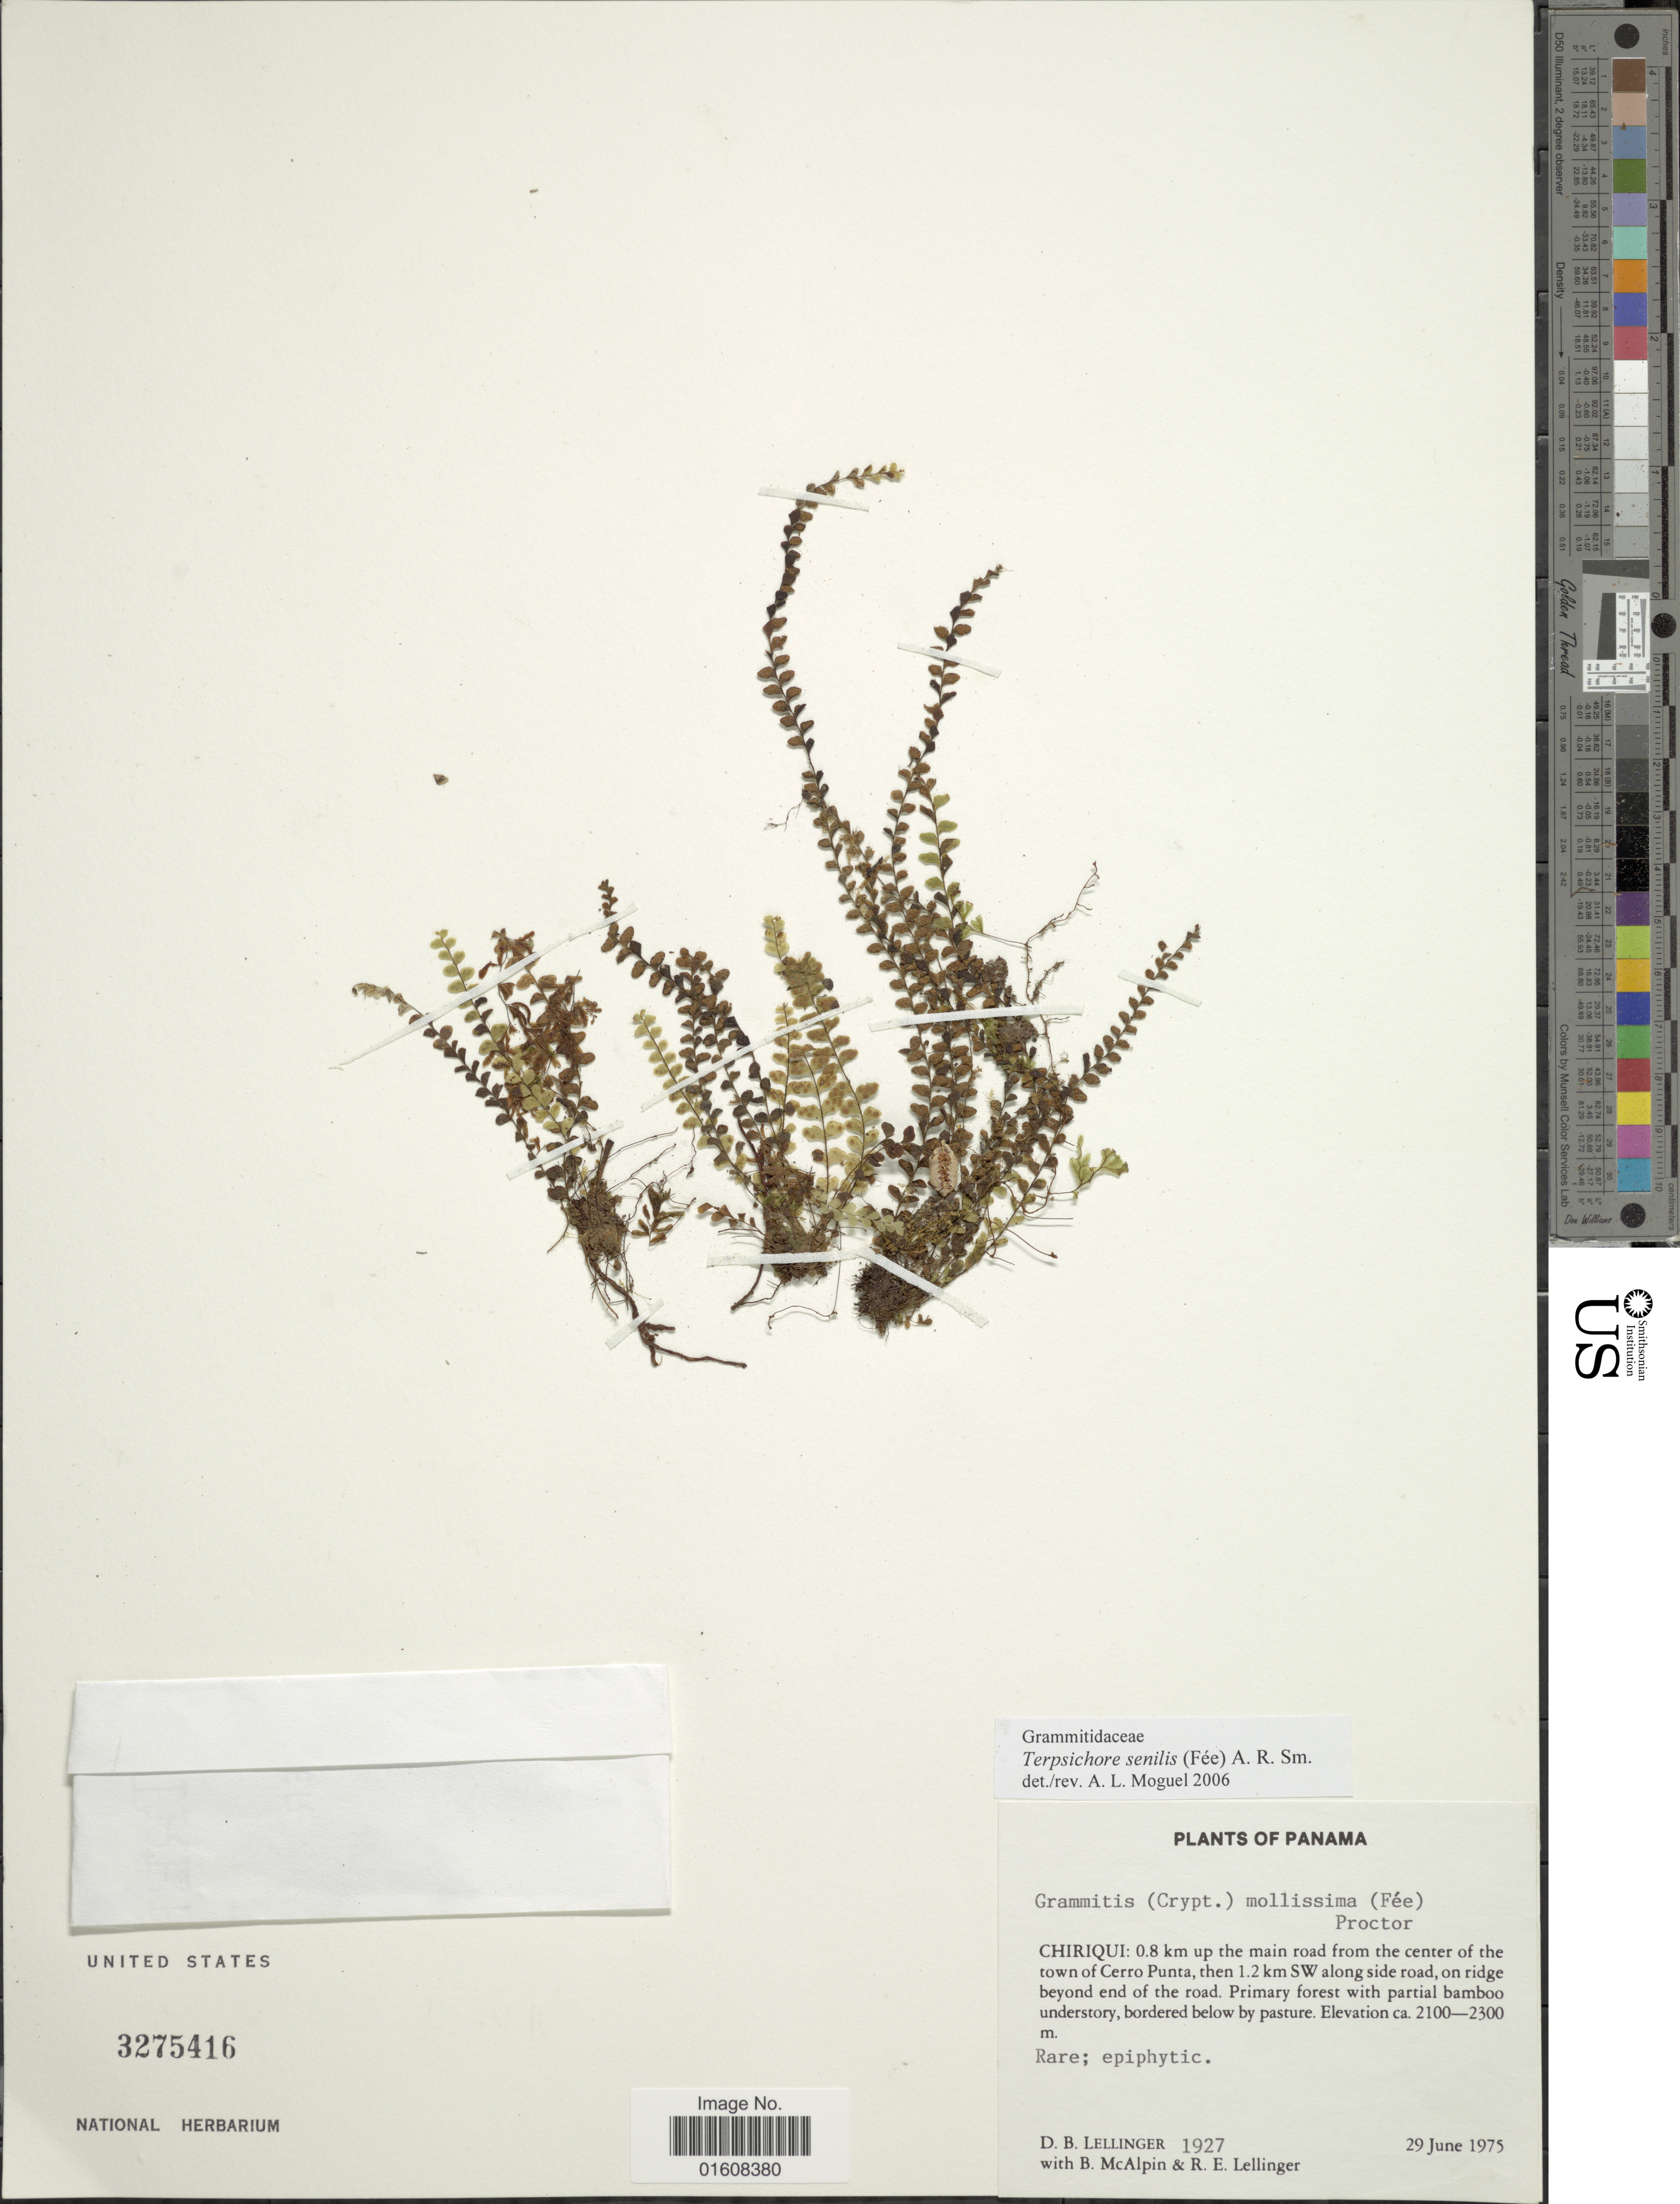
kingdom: Plantae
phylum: Tracheophyta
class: Polypodiopsida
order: Polypodiales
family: Polypodiaceae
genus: Alansmia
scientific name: Alansmia senilis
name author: (Fée) Moguel & M. Kessler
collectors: D. B. Lellinger, B. McAlpin & R. E. Lellinger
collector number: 1927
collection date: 1975-06-29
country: Panama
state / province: Chiriqui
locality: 0.8 km up the main road from the center of the town of Cerro Punta, then 1.2 km SW along side road, on ridge beyond end of the road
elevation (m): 2100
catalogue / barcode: US 3275416